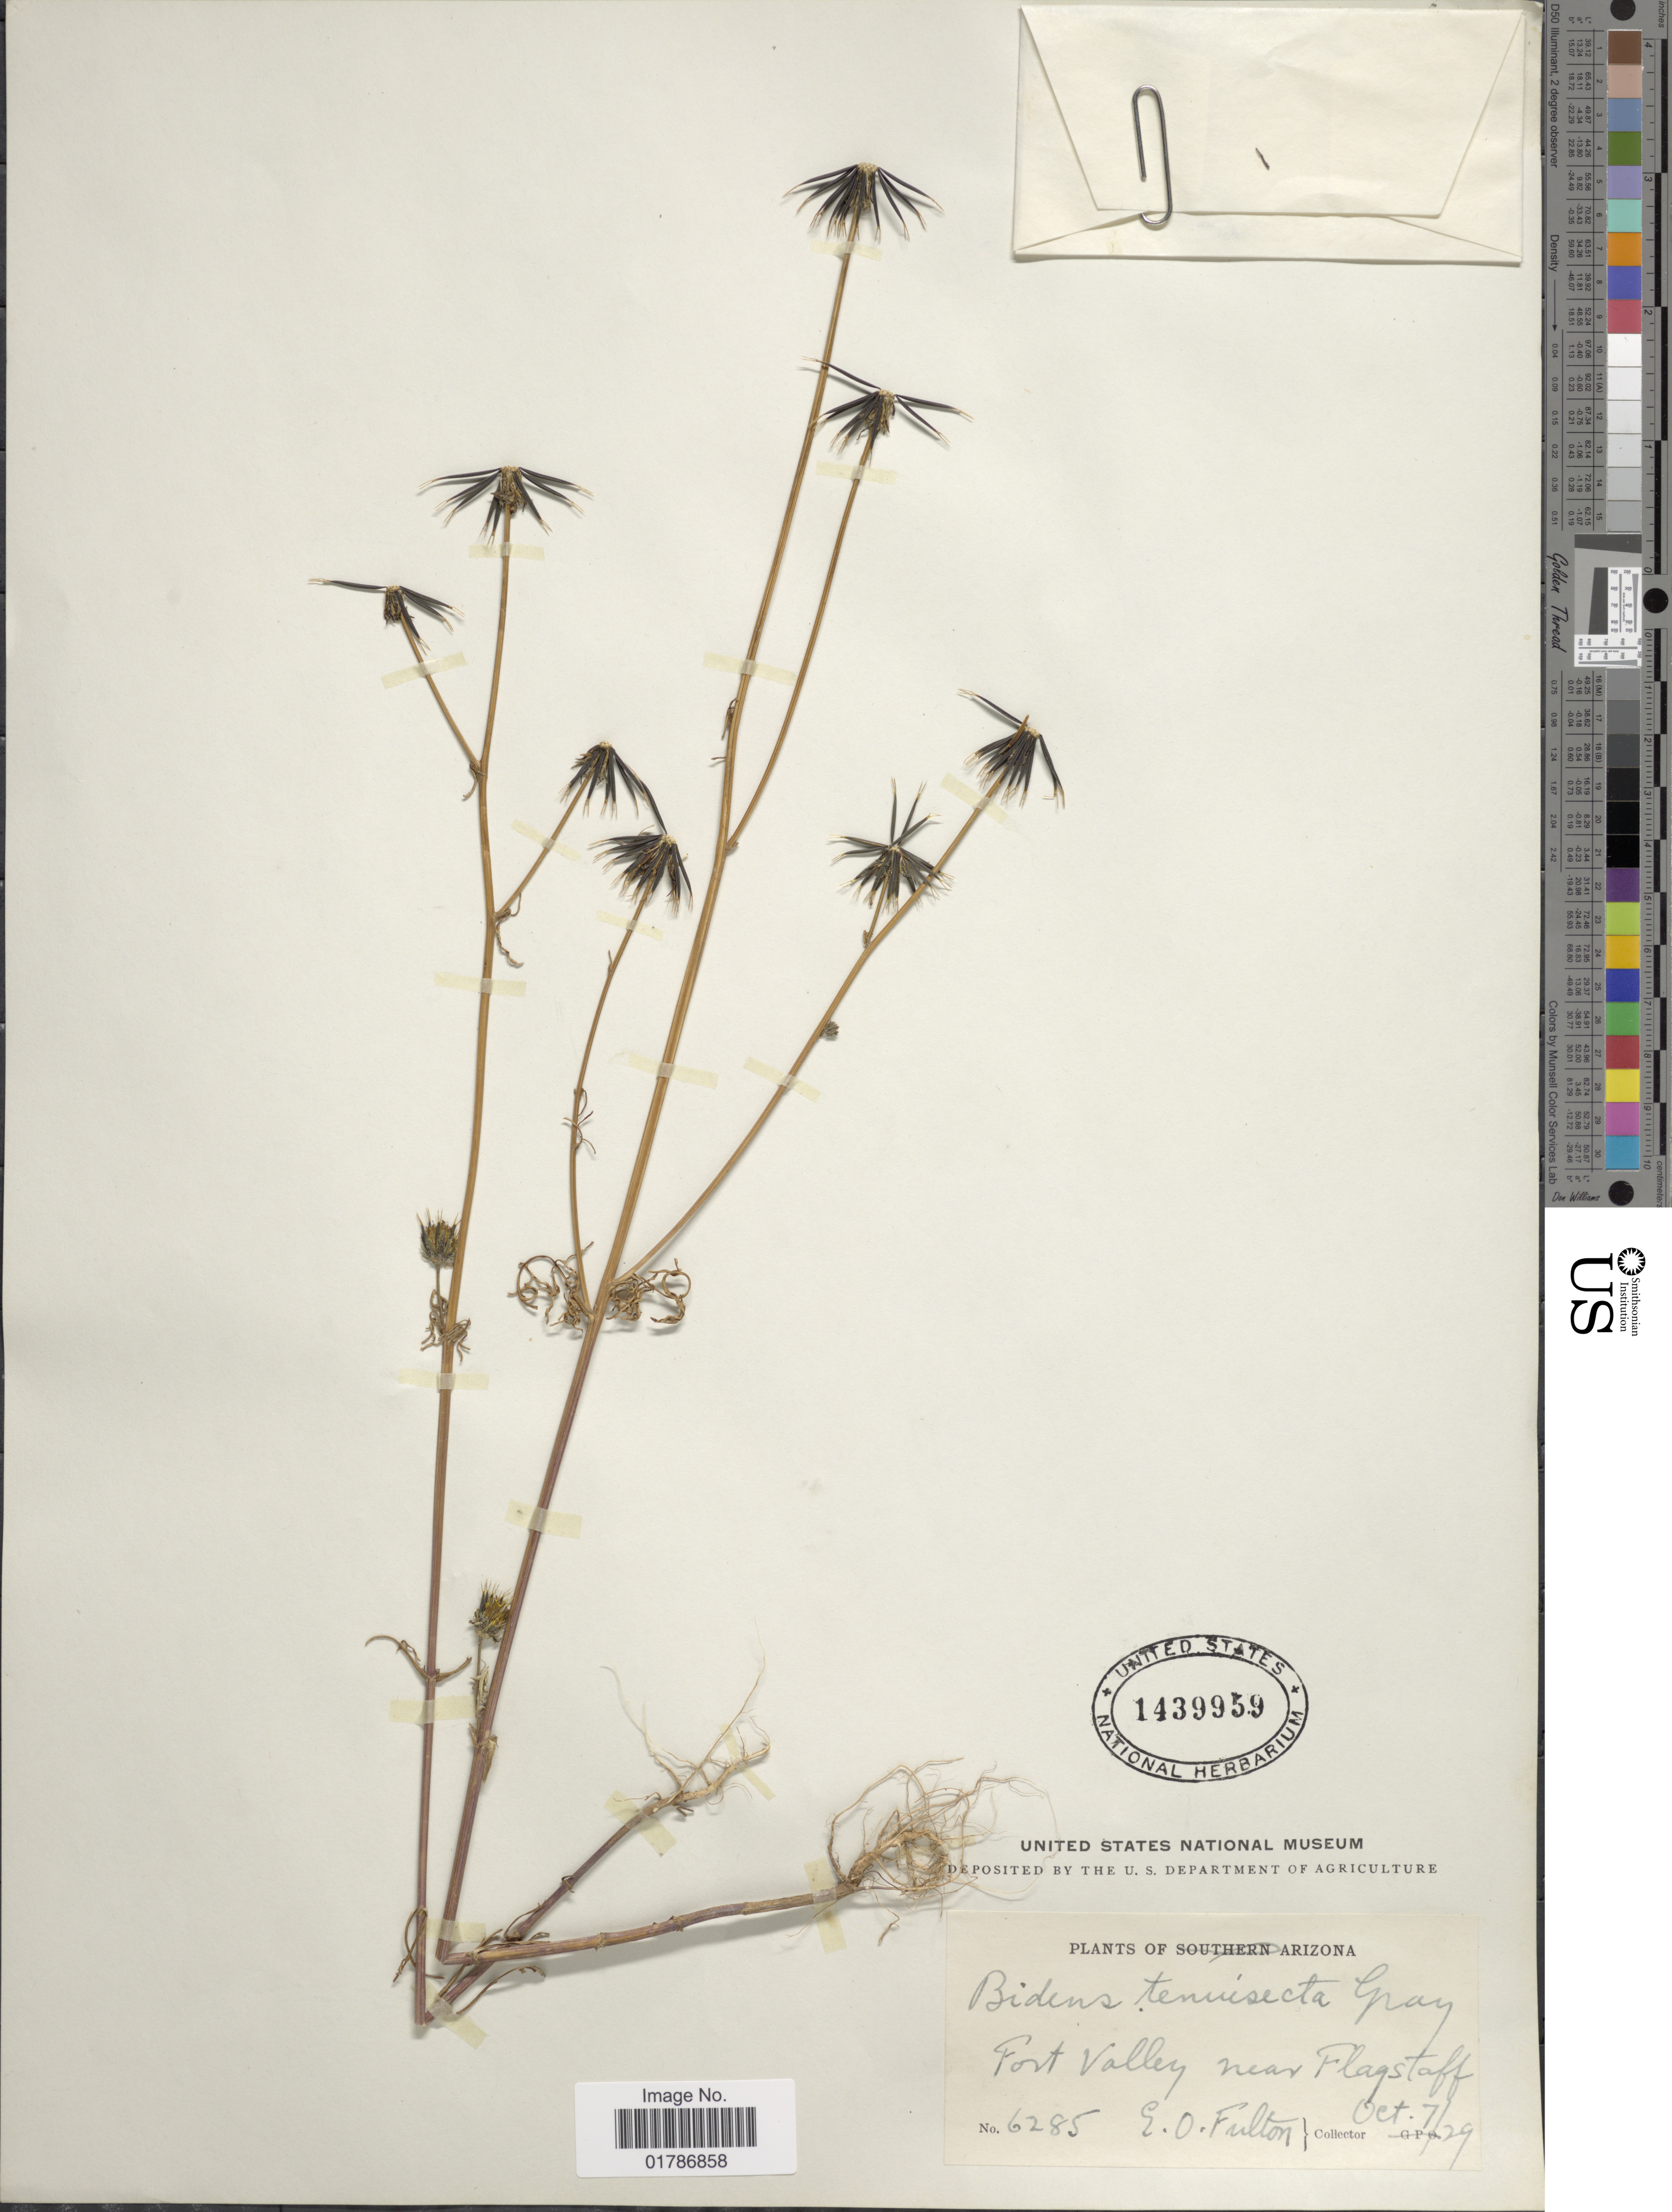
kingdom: Plantae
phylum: Tracheophyta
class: Magnoliopsida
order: Asterales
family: Asteraceae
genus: Bidens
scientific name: Bidens tenuisecta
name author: A. Gray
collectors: E. Fulton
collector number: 6285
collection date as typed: Transcribed d/m/y: 7/10/29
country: United States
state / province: Arizona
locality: Fort Valley near Flagstaff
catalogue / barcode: US 1439959